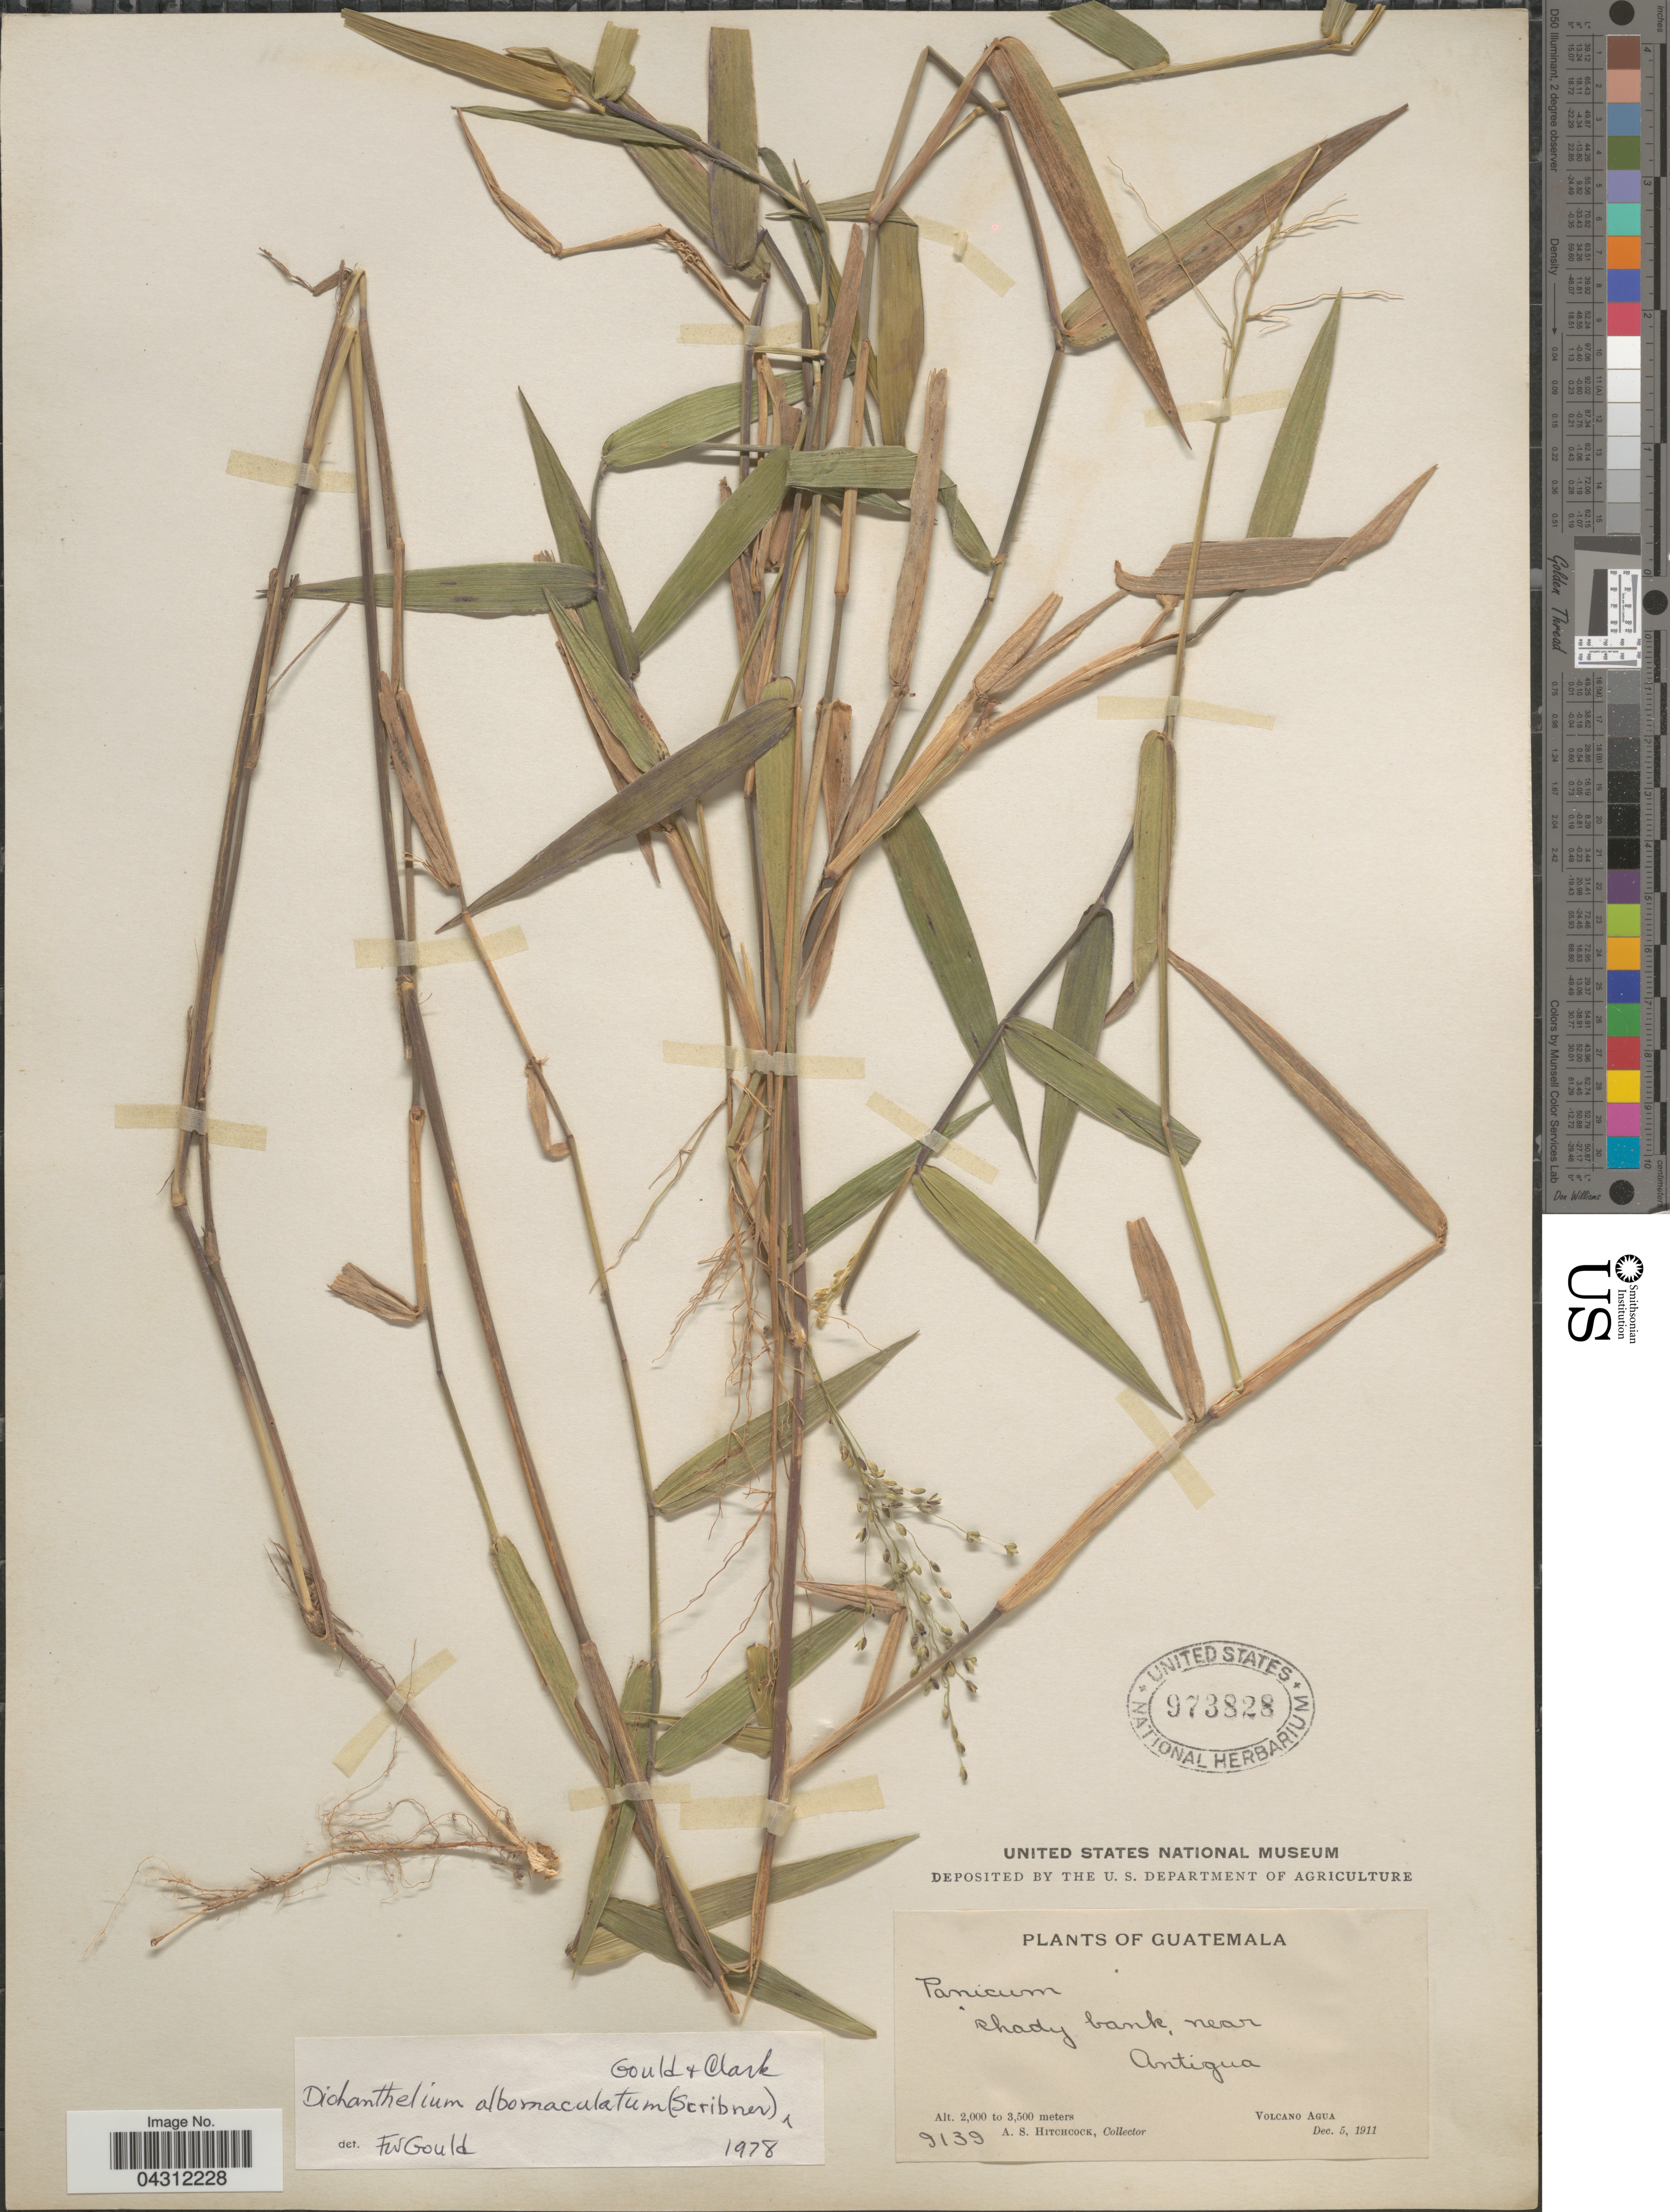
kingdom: Plantae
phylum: Tracheophyta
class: Liliopsida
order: Poales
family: Poaceae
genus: Dichanthelium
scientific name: Dichanthelium commutatum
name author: (Schult.) Gould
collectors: A. S. Hitchcock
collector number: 9139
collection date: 1911-12-05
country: Guatemala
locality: Shady bank, near Antigua. Volcano Agua.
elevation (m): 2000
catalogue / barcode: US 973828